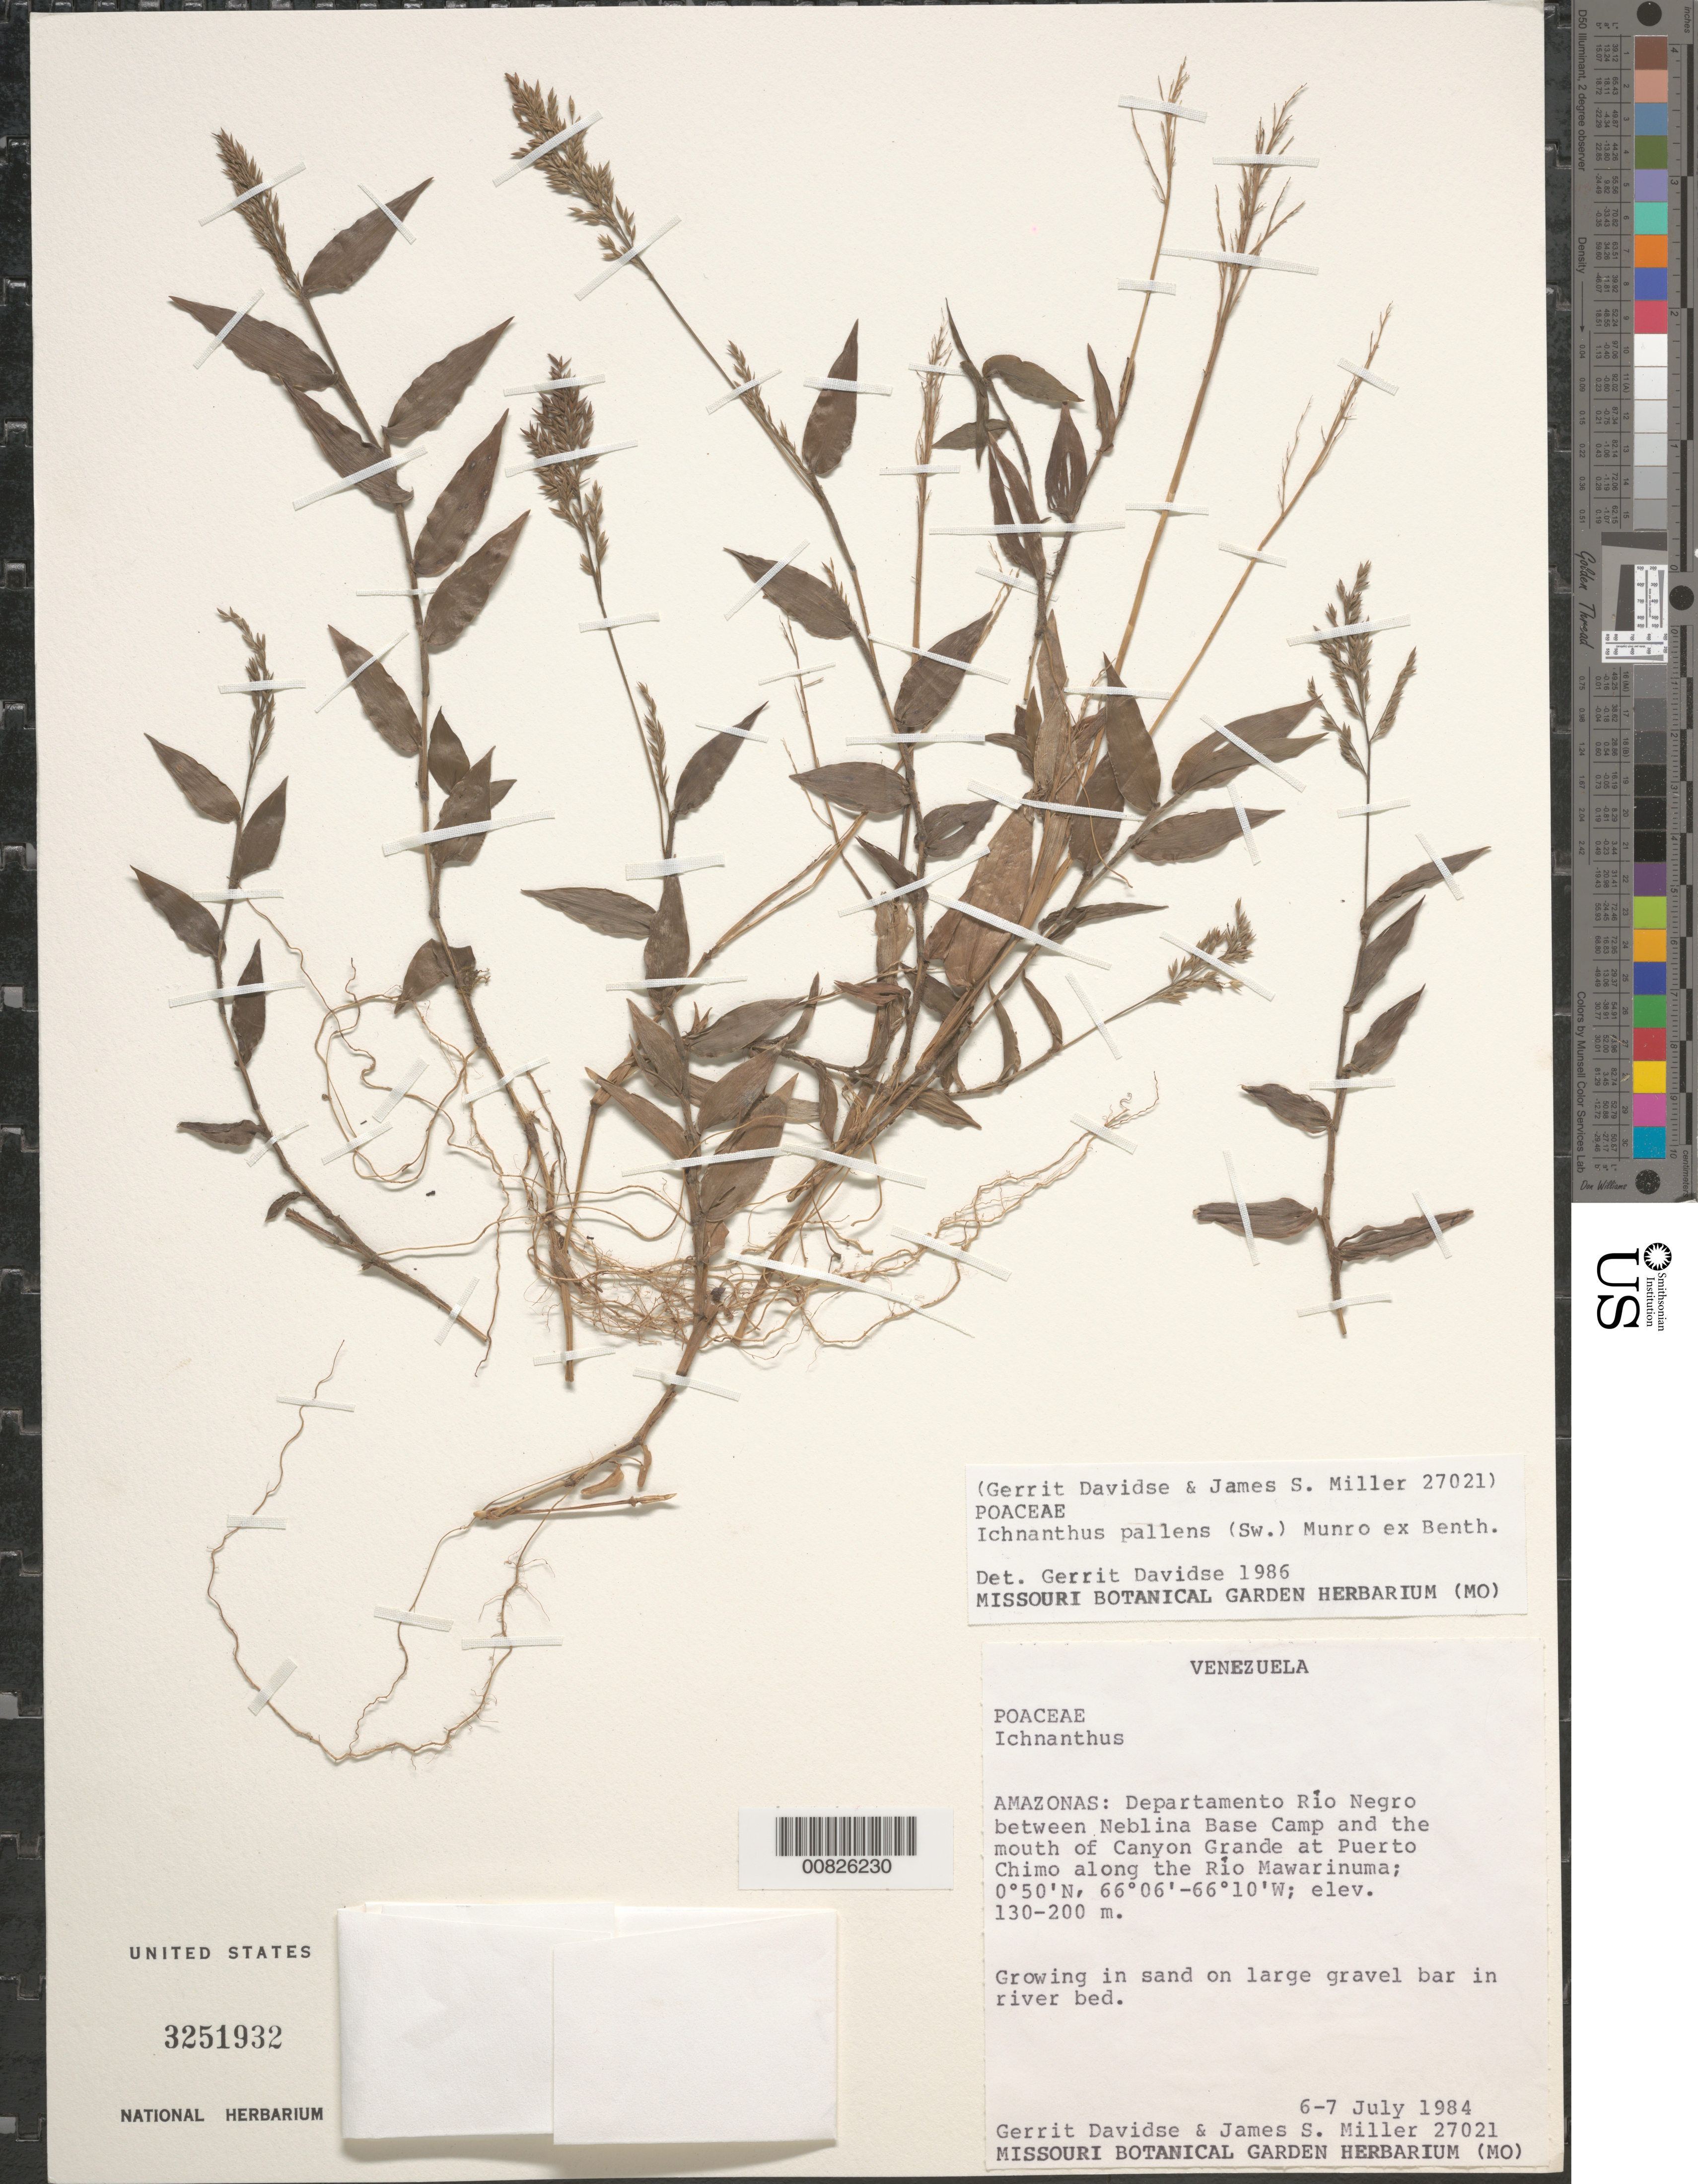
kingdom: Plantae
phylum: Tracheophyta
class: Liliopsida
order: Poales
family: Poaceae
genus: Ichnanthus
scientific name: Ichnanthus pallens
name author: (Sw.) Munro ex Benth.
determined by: Davidse, Gerrit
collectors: G. Davidse & J. S. Miller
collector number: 27021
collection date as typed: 6-Jul-84 to 7-Jul-84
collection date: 1984-07-06/1984-07-07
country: Venezuela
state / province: Amazonas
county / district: Río Negro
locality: Neblina Base Camp to mouth of Canyon Grande, along Río Mawarinuma, at Puerto Chimo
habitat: In sand on large gravel bar in river bed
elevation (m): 130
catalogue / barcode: US 3251932